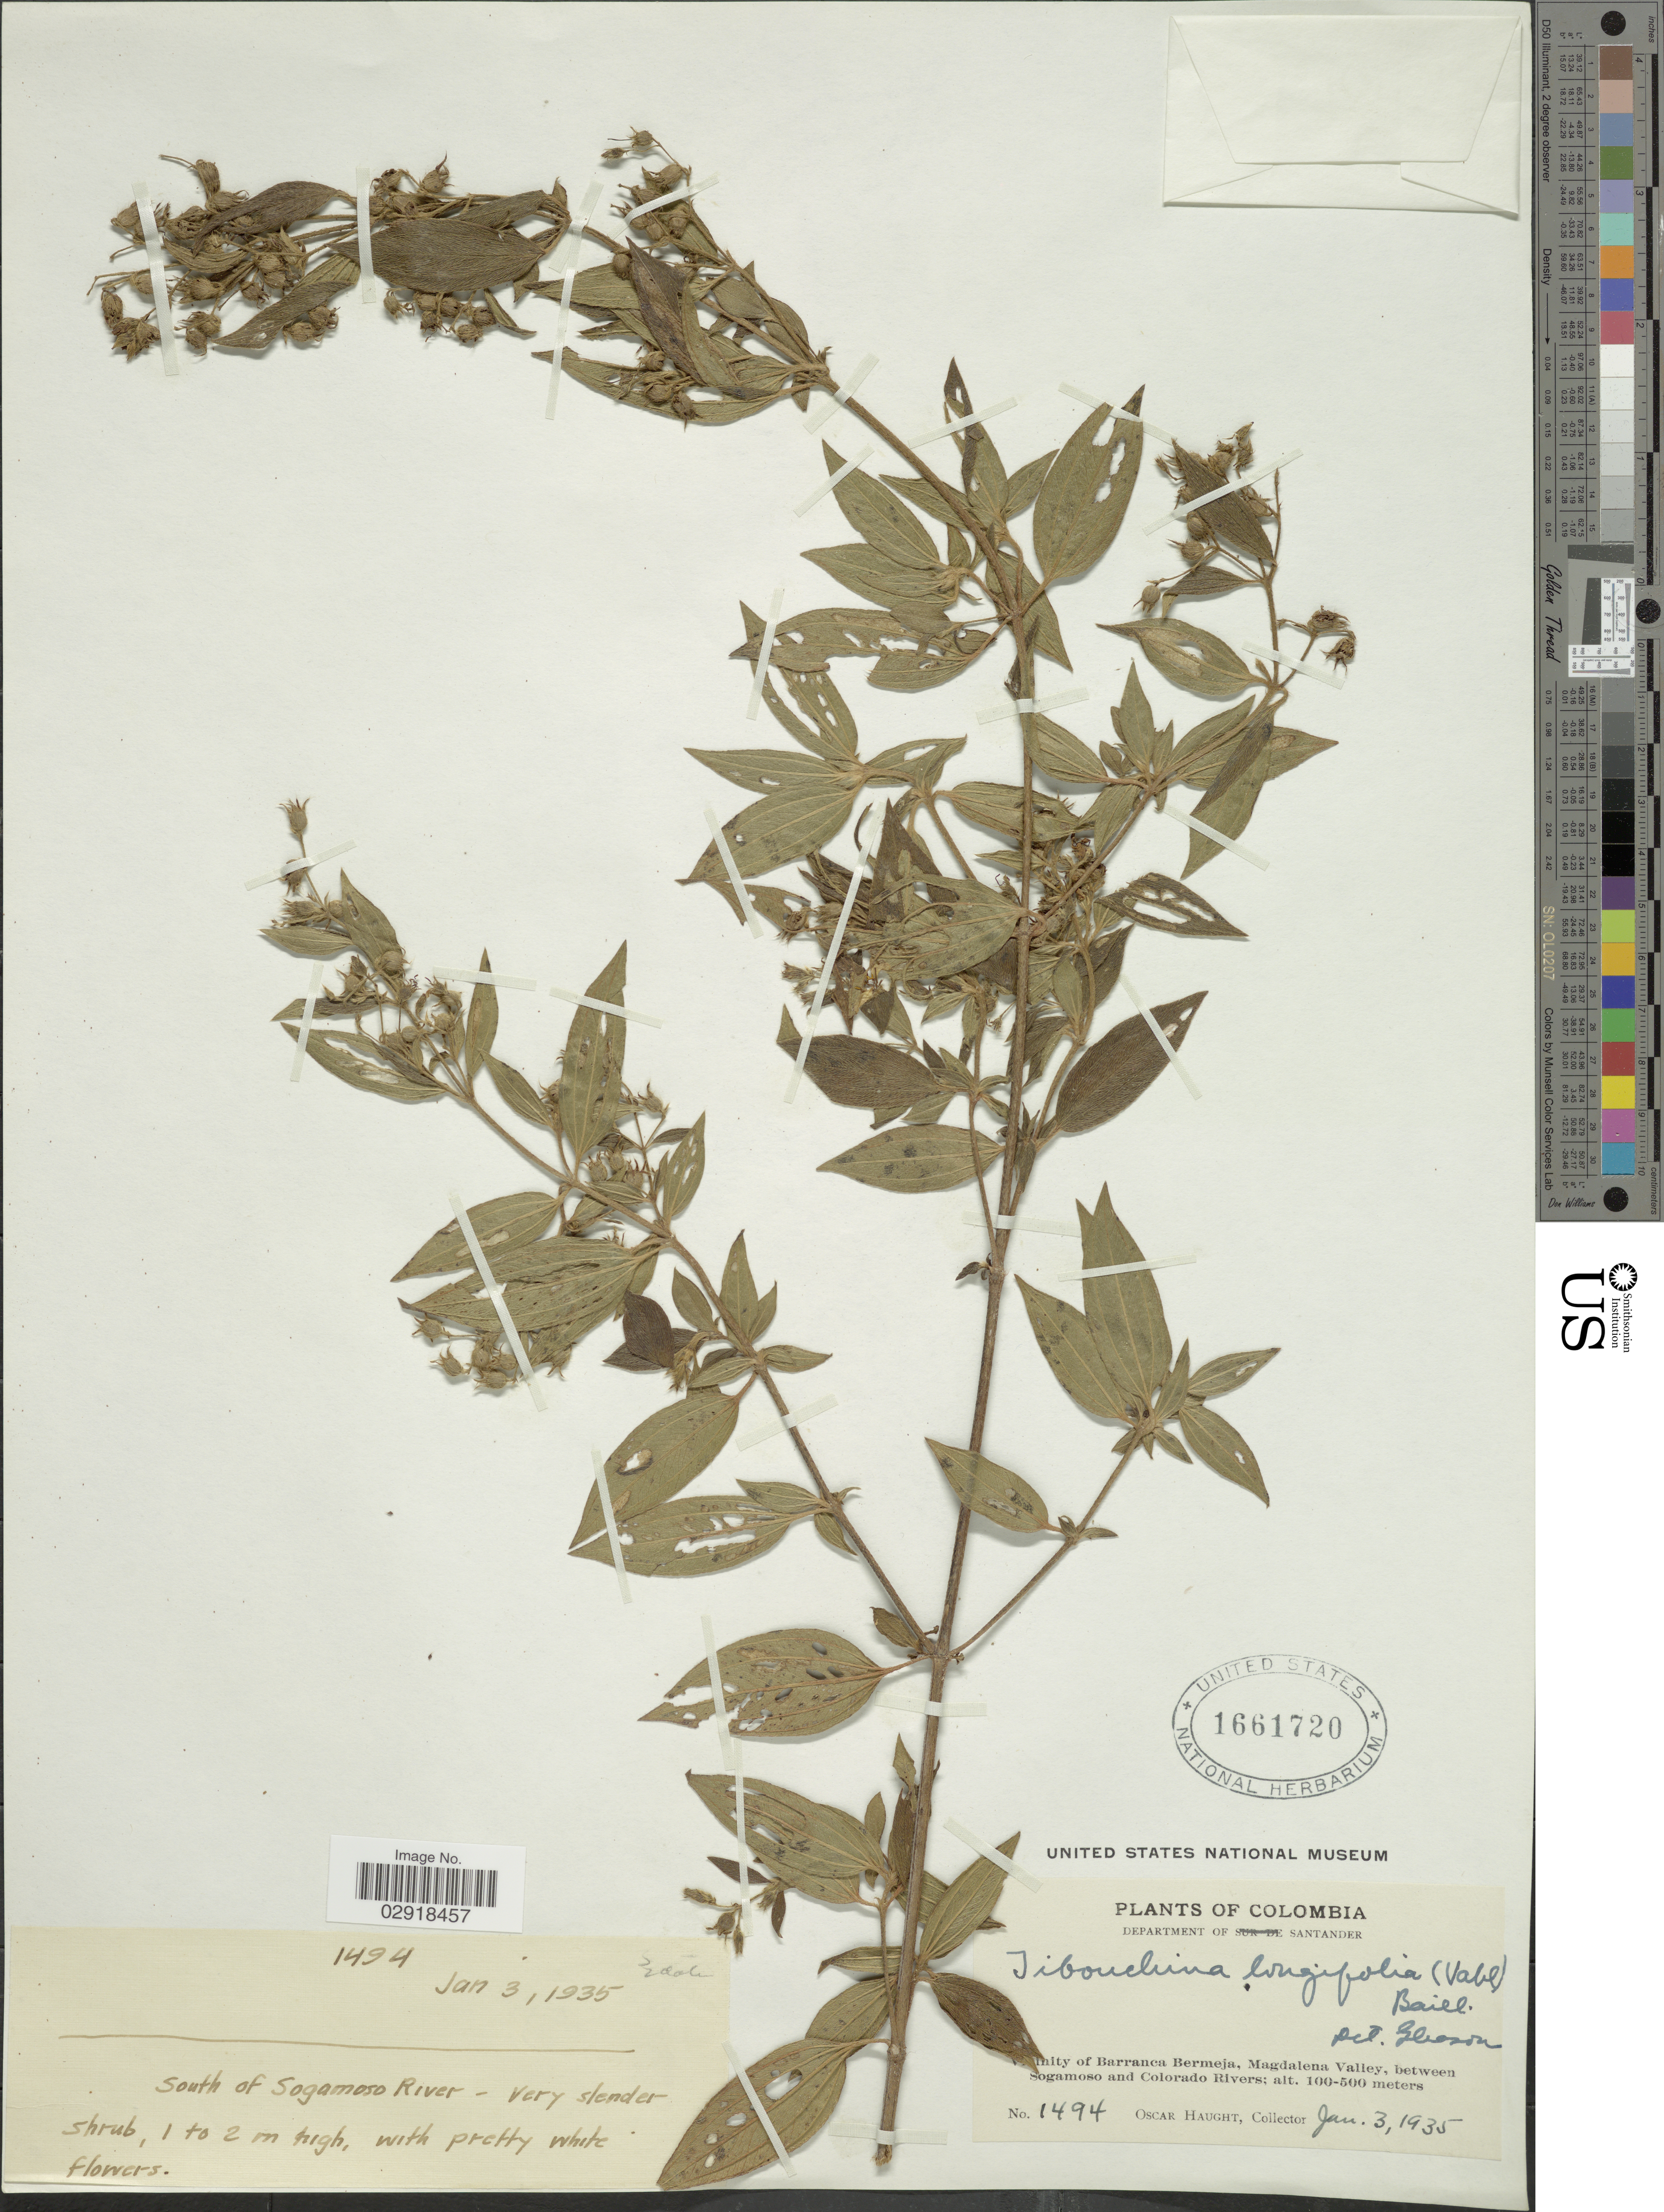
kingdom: Plantae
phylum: Tracheophyta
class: Magnoliopsida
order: Myrtales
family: Melastomataceae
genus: Chaetogastra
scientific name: Chaetogastra longifolia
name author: (Vahl) DC.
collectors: O. Haught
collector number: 1494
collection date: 1935-01-03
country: Colombia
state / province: Santander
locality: Department of Santander, Vicinity of Barranca Bermeja, Magdalena Valley, between Sogamoso and Colorado Rivers, South of Sogamoso River.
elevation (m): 100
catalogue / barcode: US 1661720